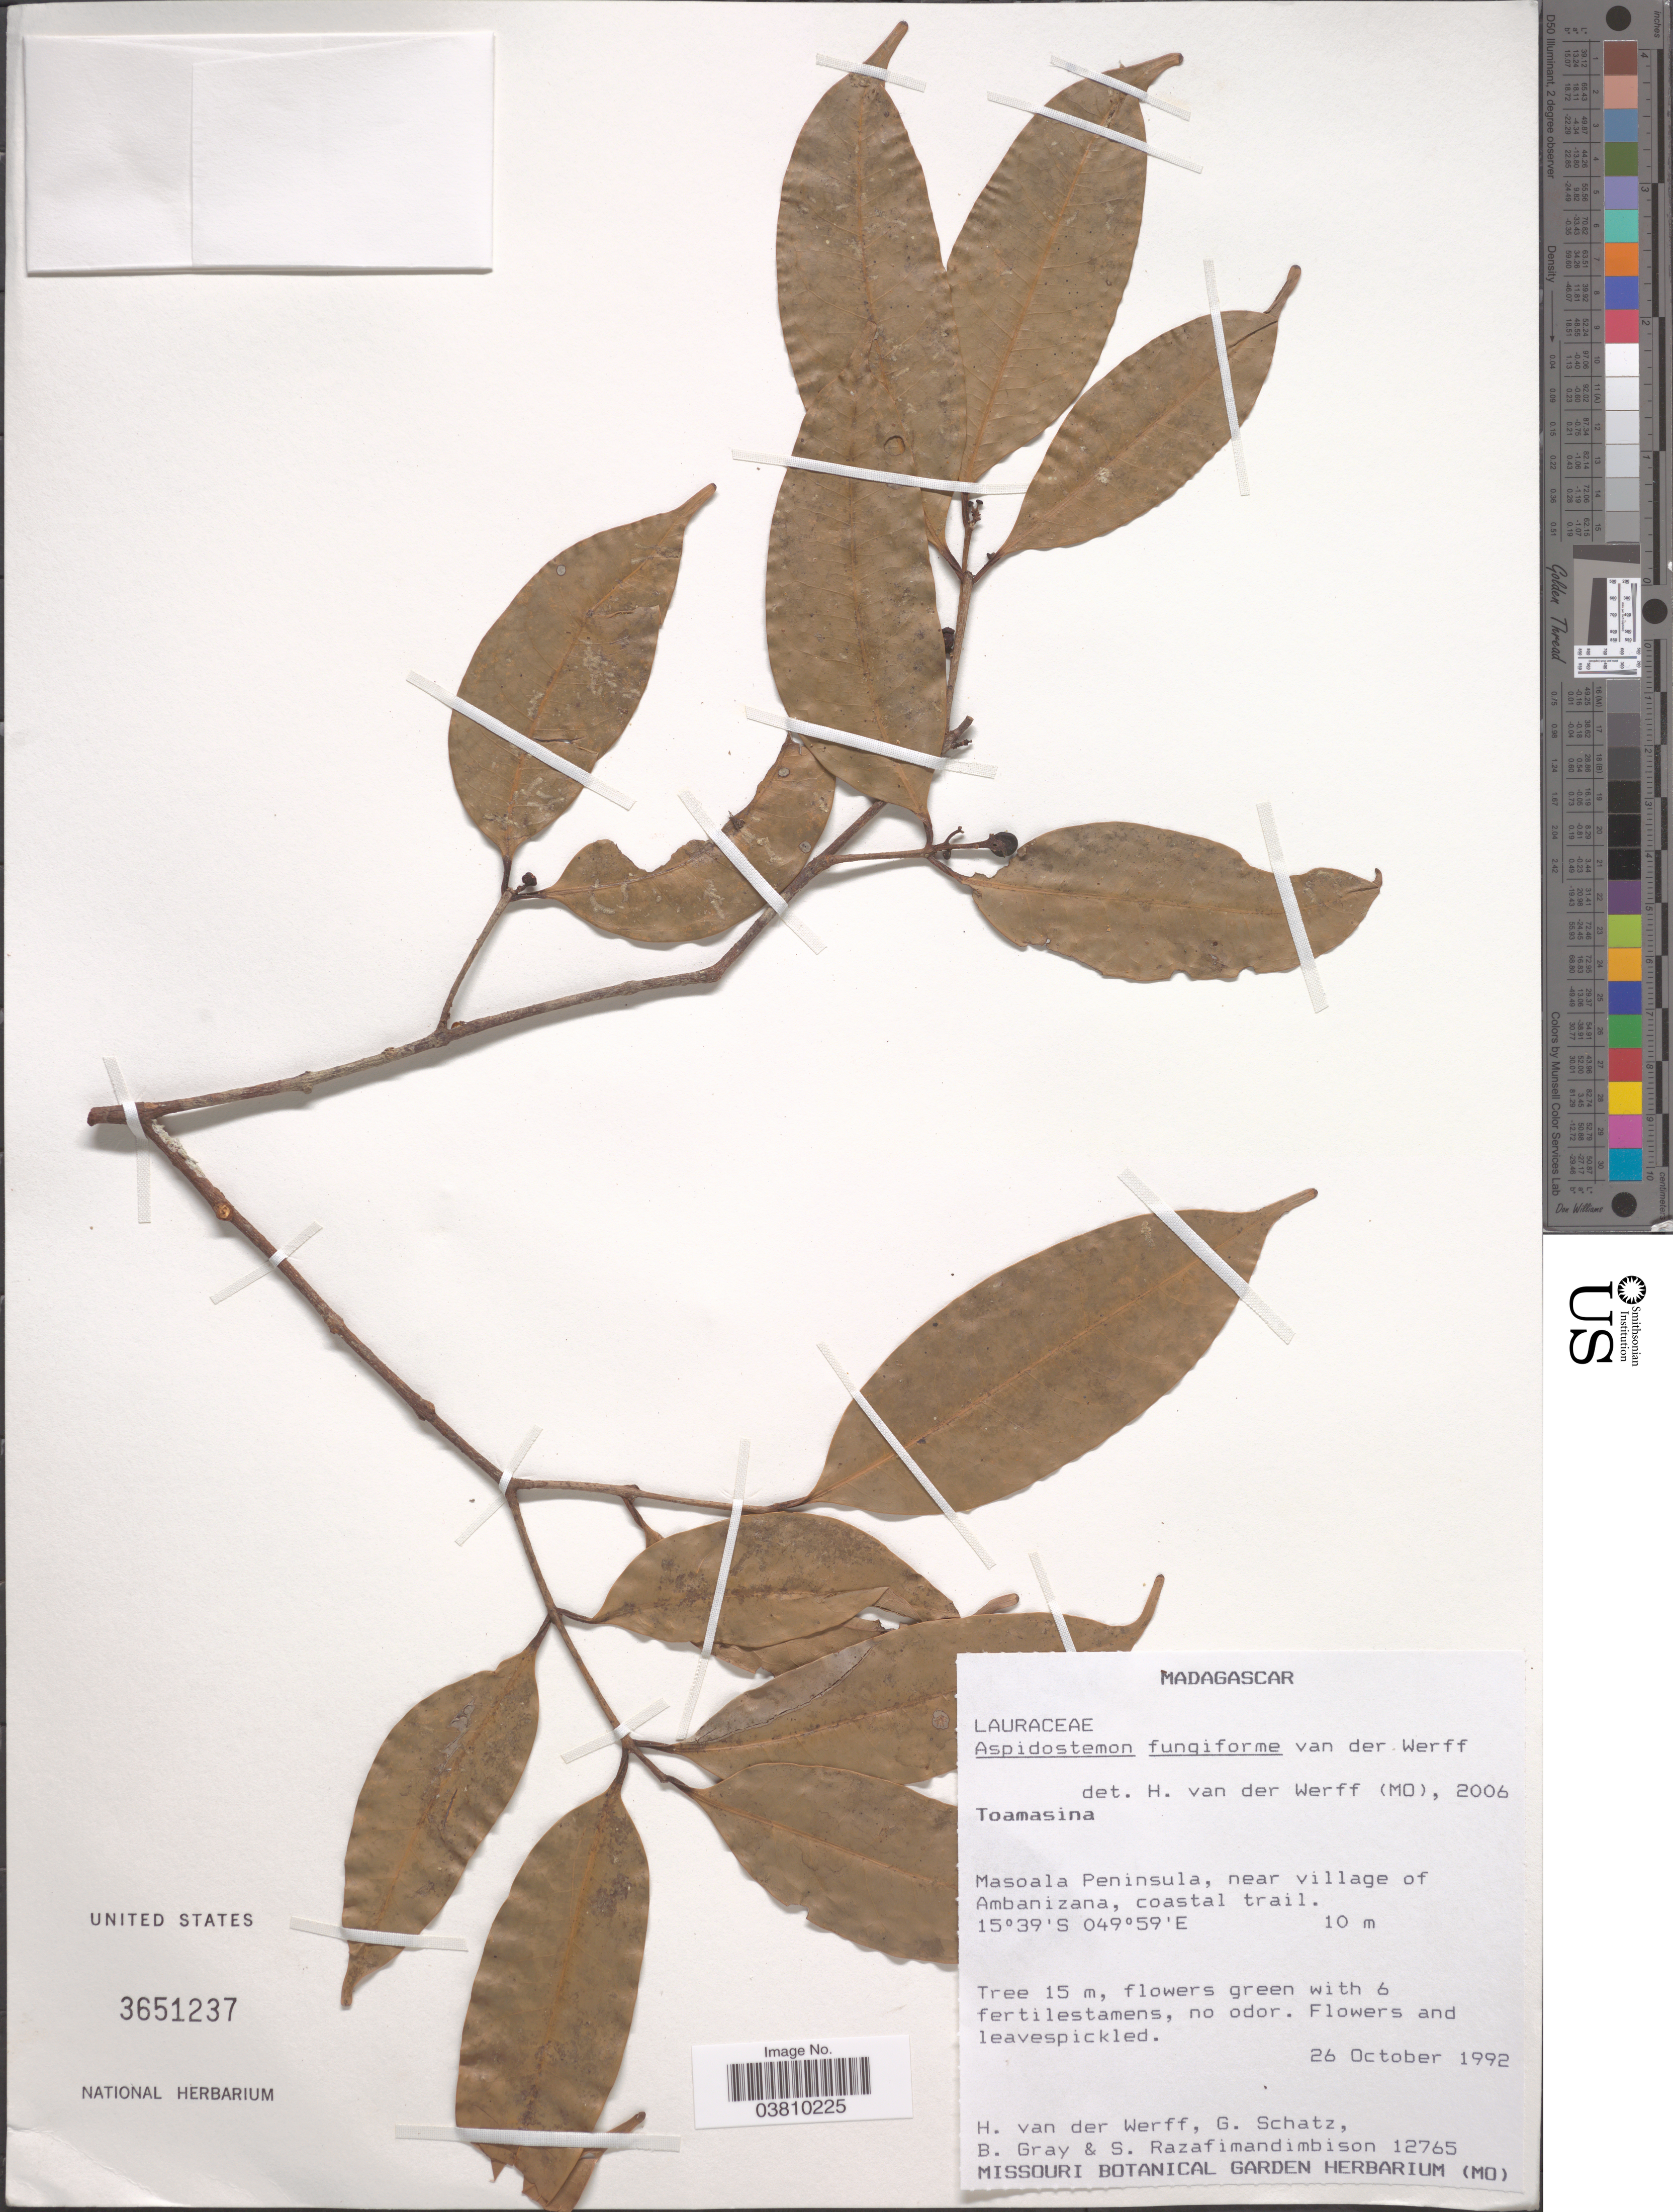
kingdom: Plantae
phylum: Tracheophyta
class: Magnoliopsida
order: Laurales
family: Lauraceae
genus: Aspidostemon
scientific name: Aspidostemon fungiforme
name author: van der Werff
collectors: H. van der Werff, G. C. Schatz, B. Gray & S. G. Razafimandimbison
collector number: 12765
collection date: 1992-10-26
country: Madagascar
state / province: Analanjirofo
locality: Masoala Peninsula, near village of Ambanizana, coastal trail.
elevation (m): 10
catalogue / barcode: US 3651237